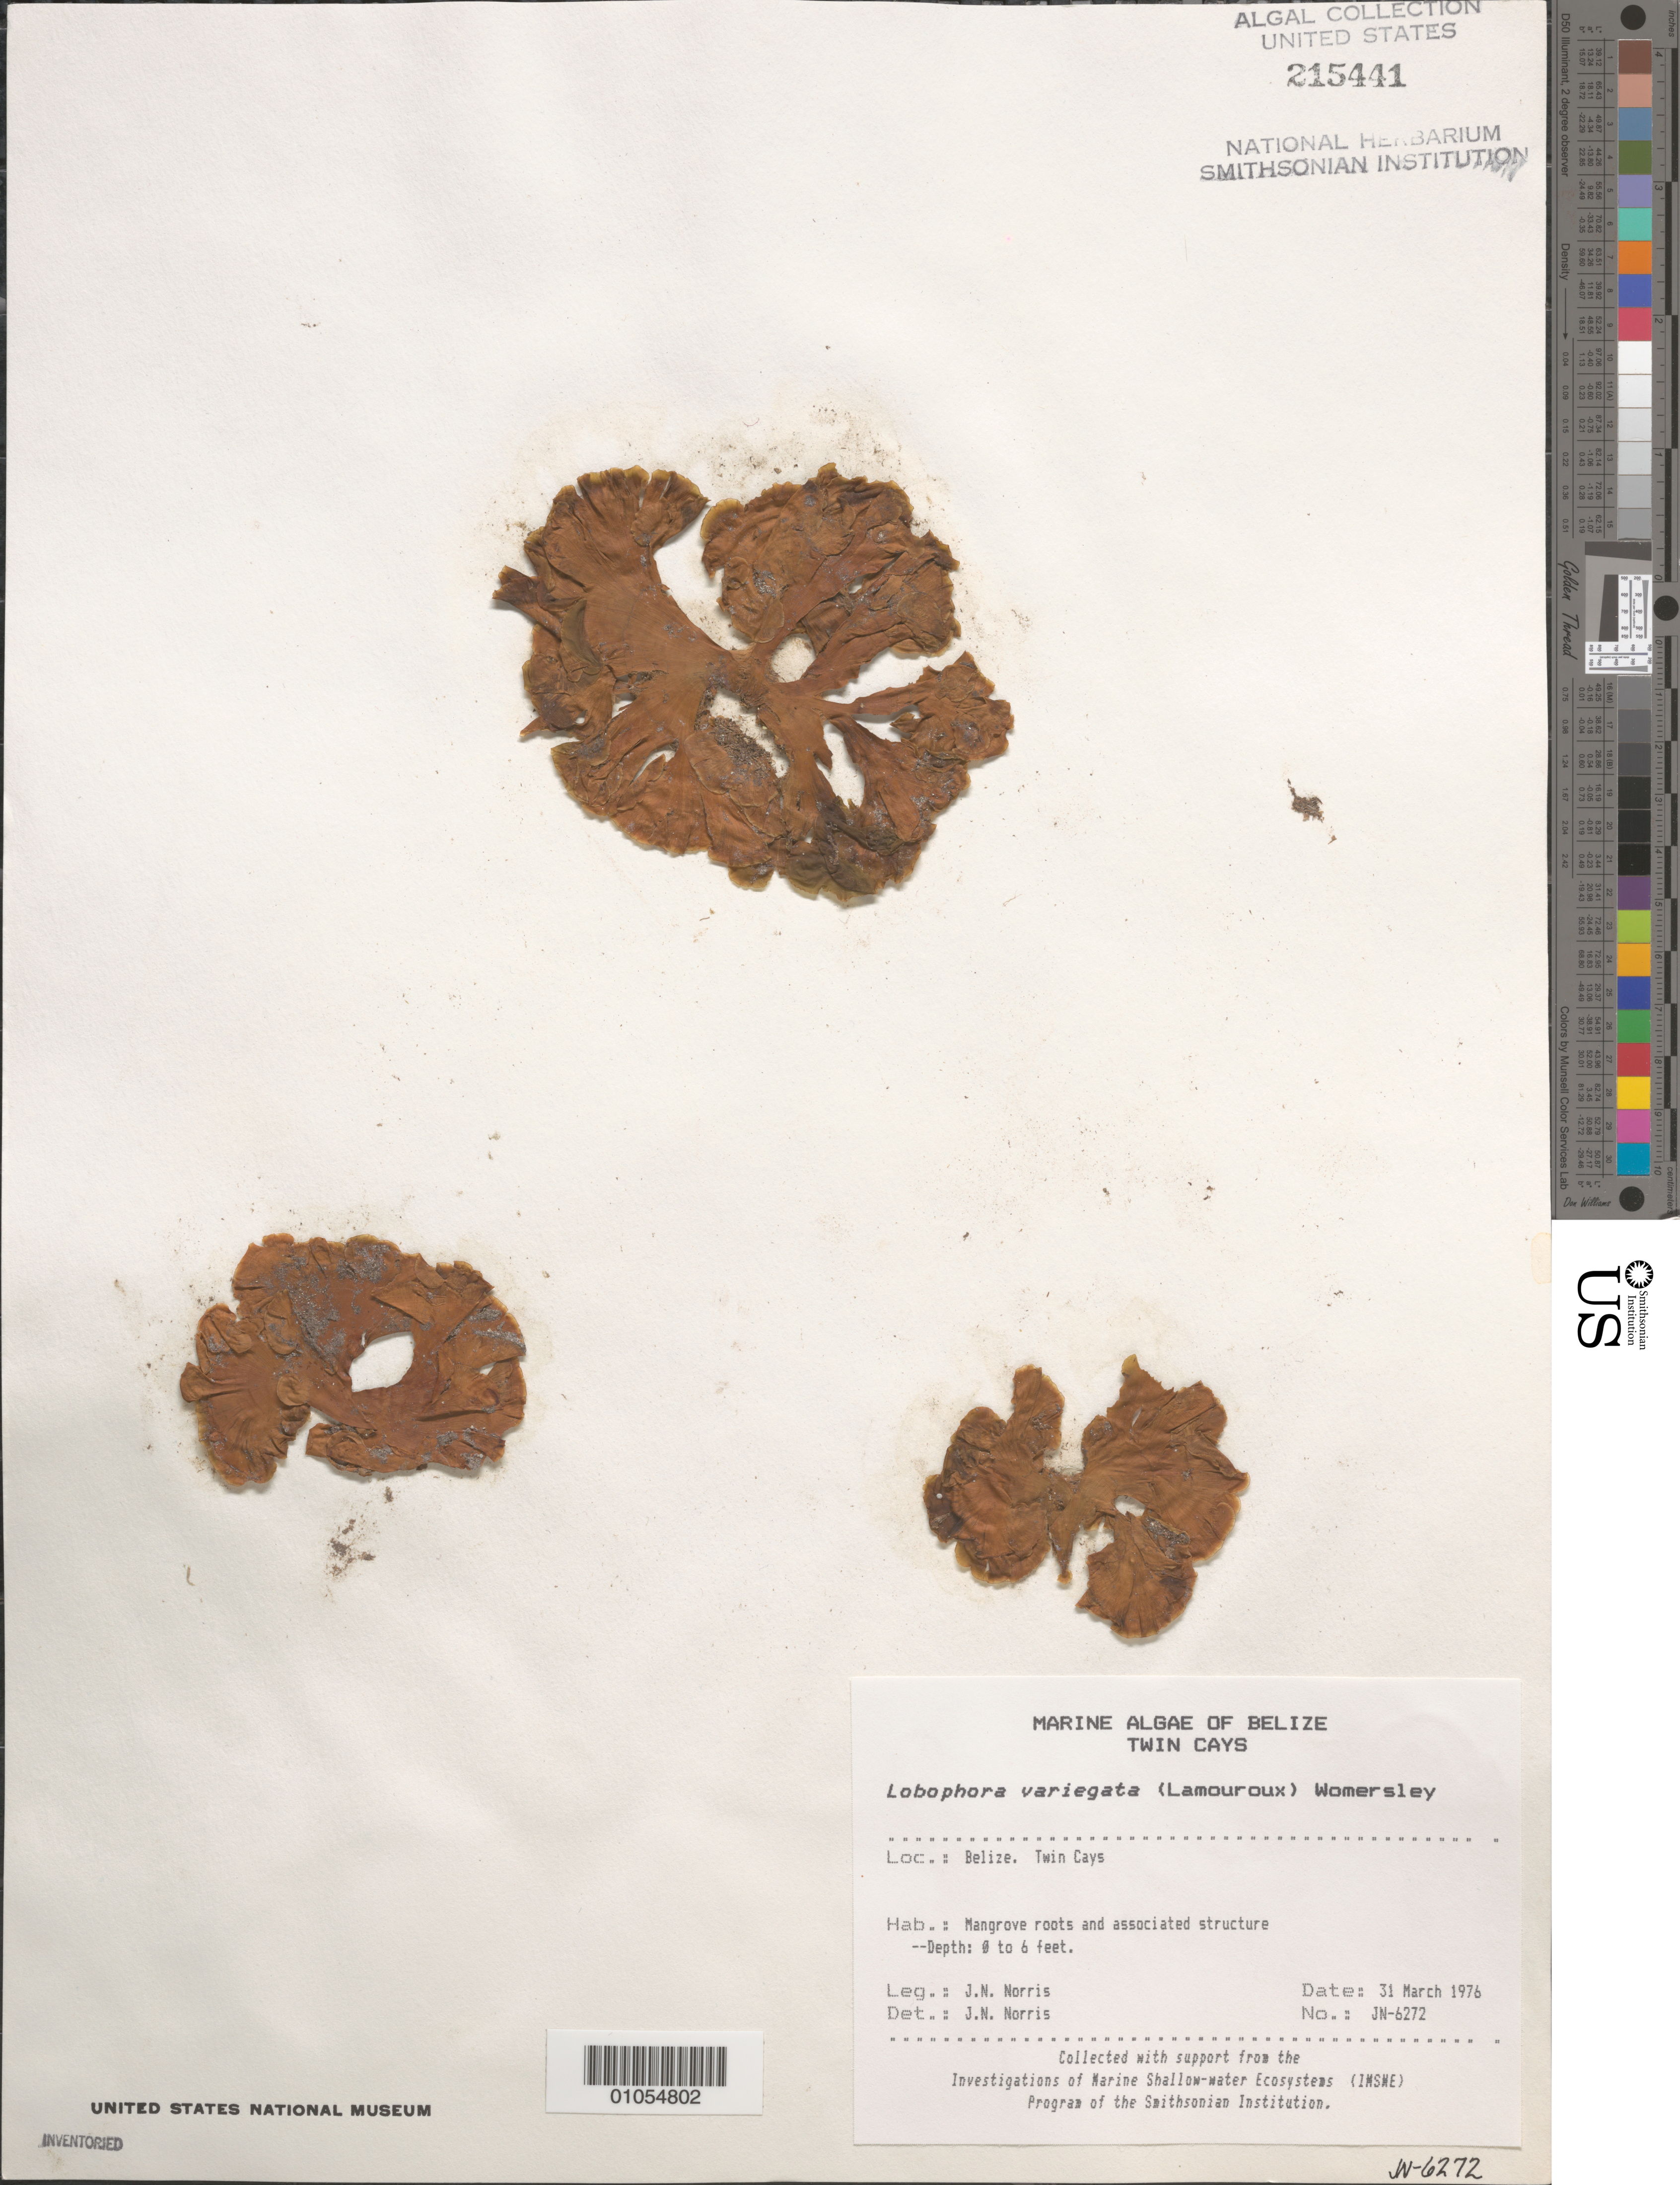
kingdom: Chromista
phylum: Ochrophyta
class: Phaeophyceae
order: Dictyotales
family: Dictyotaceae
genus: Lobophora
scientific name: Lobophora variegata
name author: (J.V.Lamouroux) Womersley & E.C. Oliveira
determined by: Norris, James N.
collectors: J. N. Norris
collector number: JN-6272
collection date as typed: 31 Mar 1976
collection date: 1976-03-31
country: Belize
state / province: Stann Creek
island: Twin Cays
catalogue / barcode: US 215441